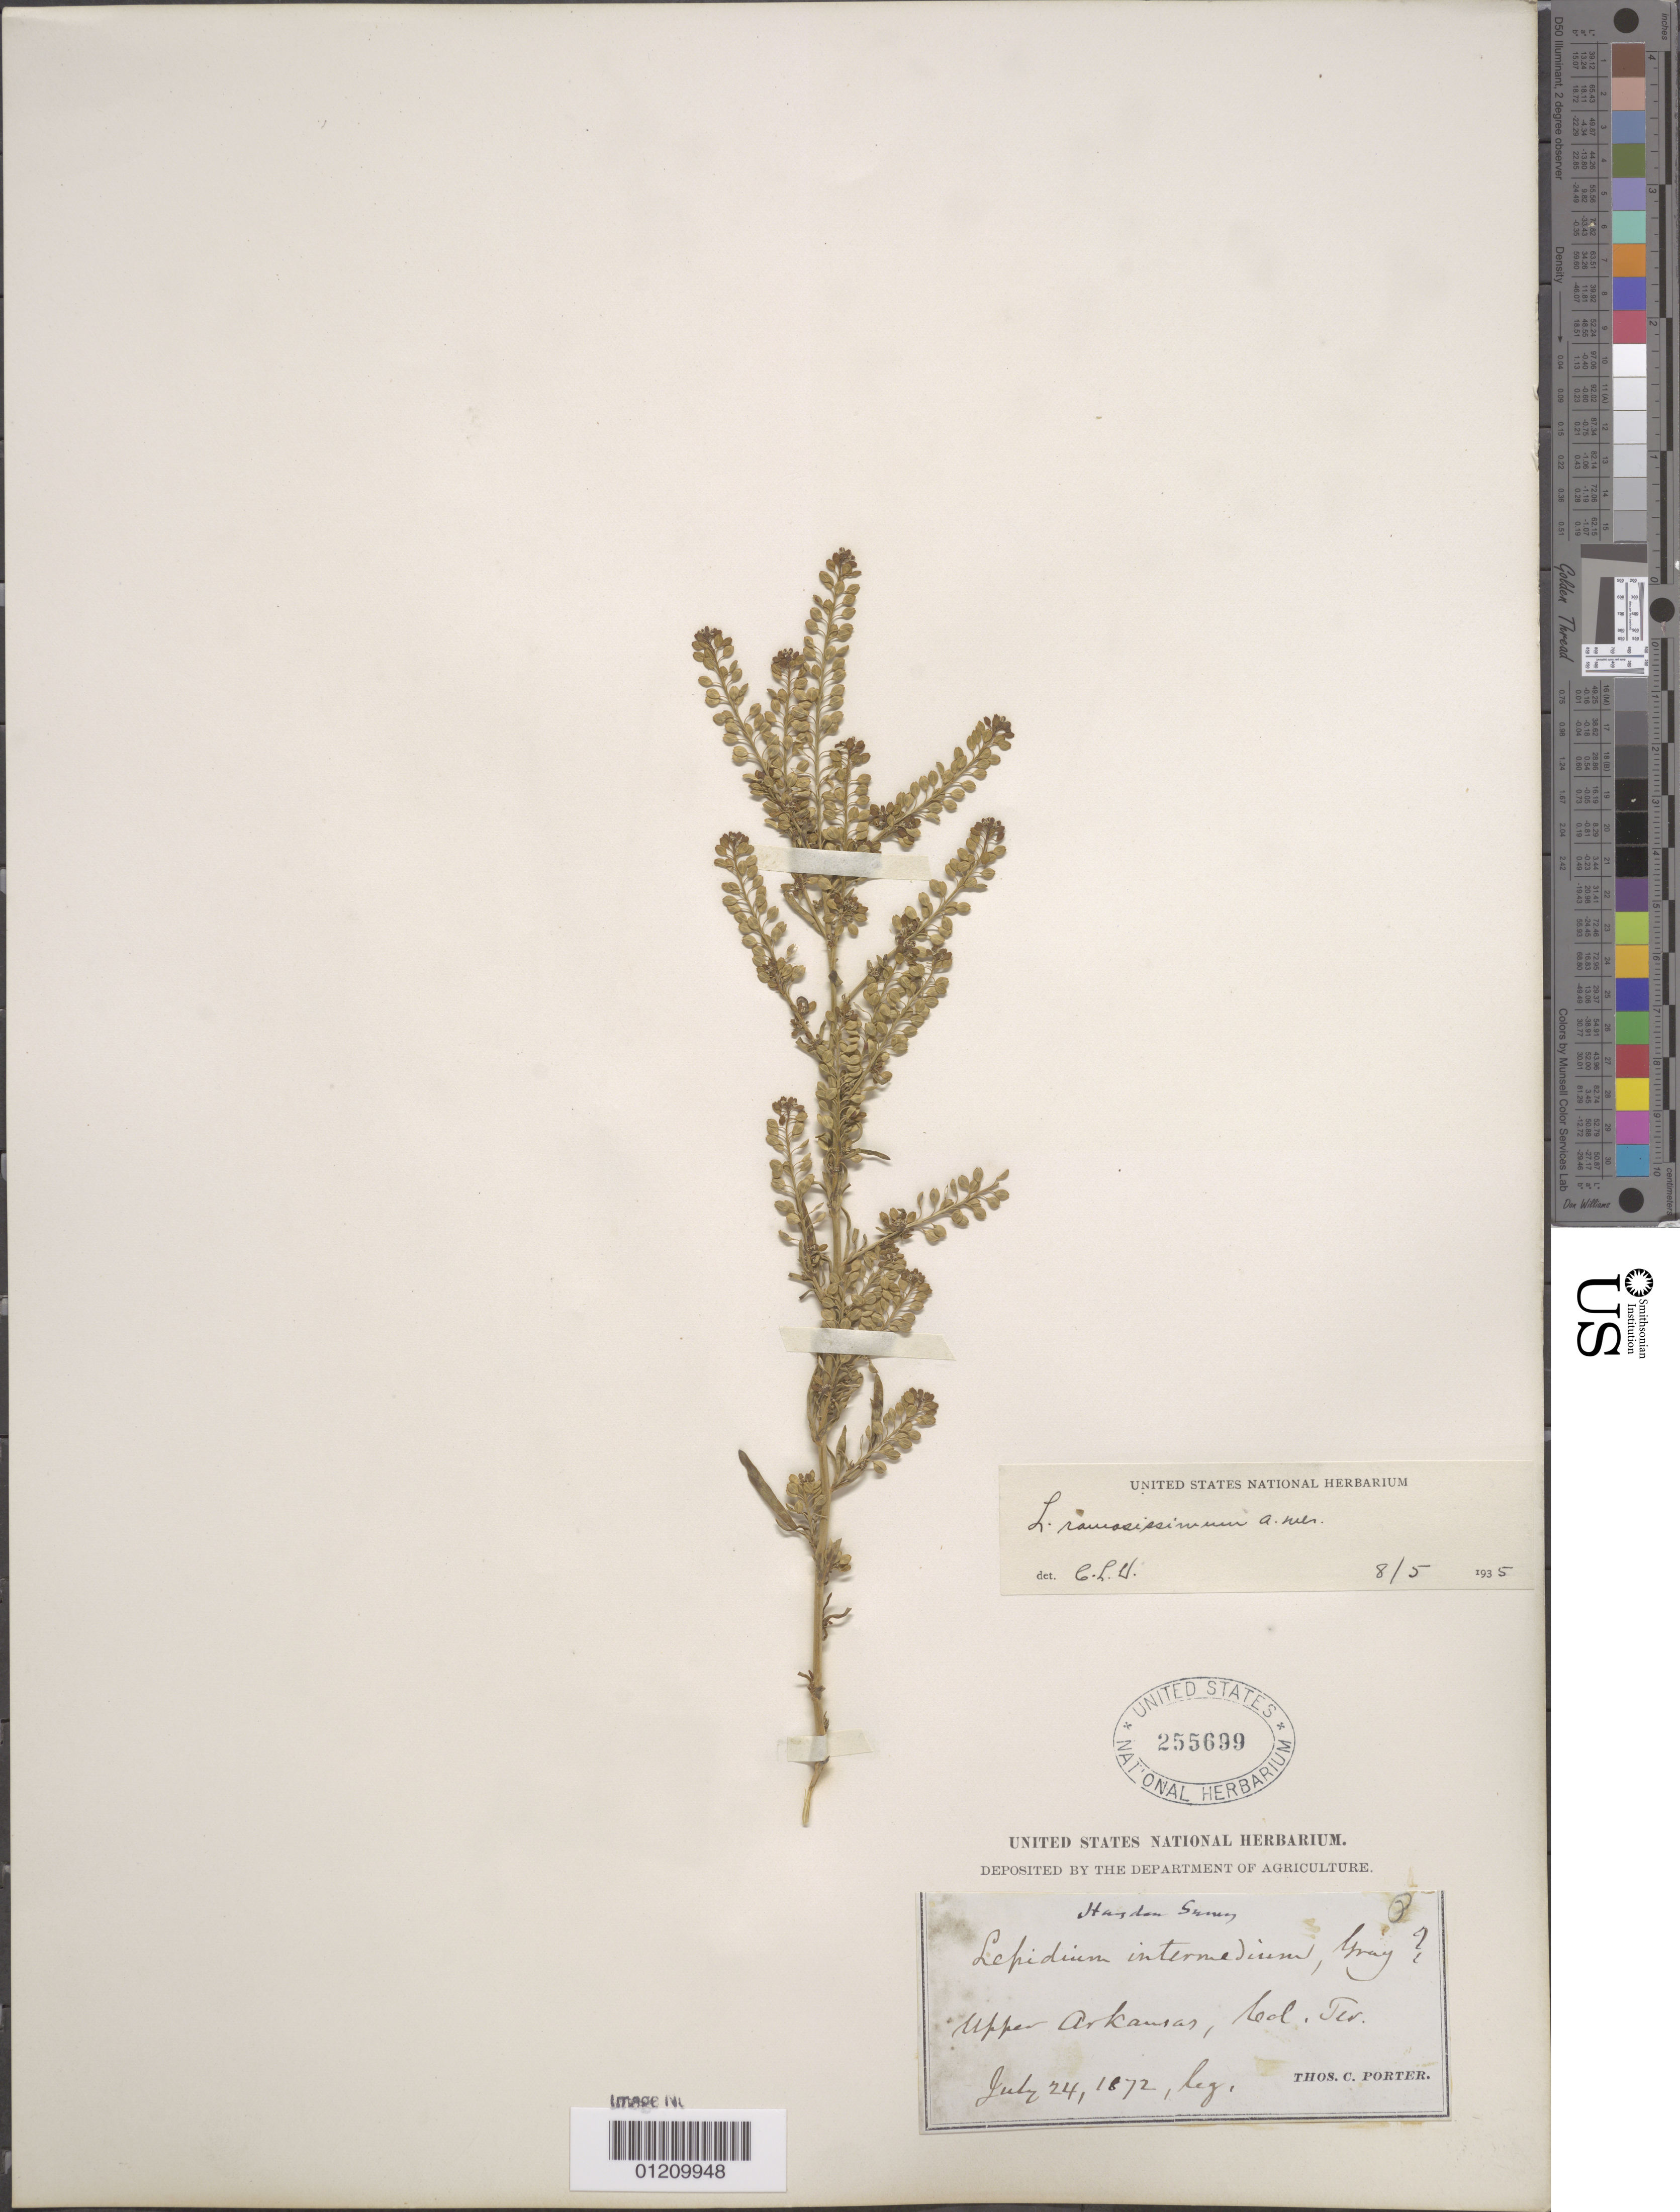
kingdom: Plantae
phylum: Tracheophyta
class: Magnoliopsida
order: Brassicales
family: Brassicaceae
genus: Lepidium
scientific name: Lepidium ramosissimum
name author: A. Nelson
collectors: T. C. Porter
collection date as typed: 24 Jul 1872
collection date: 1872-07-24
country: United States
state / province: Colorado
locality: Upper Arkansas.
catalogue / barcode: US 255699